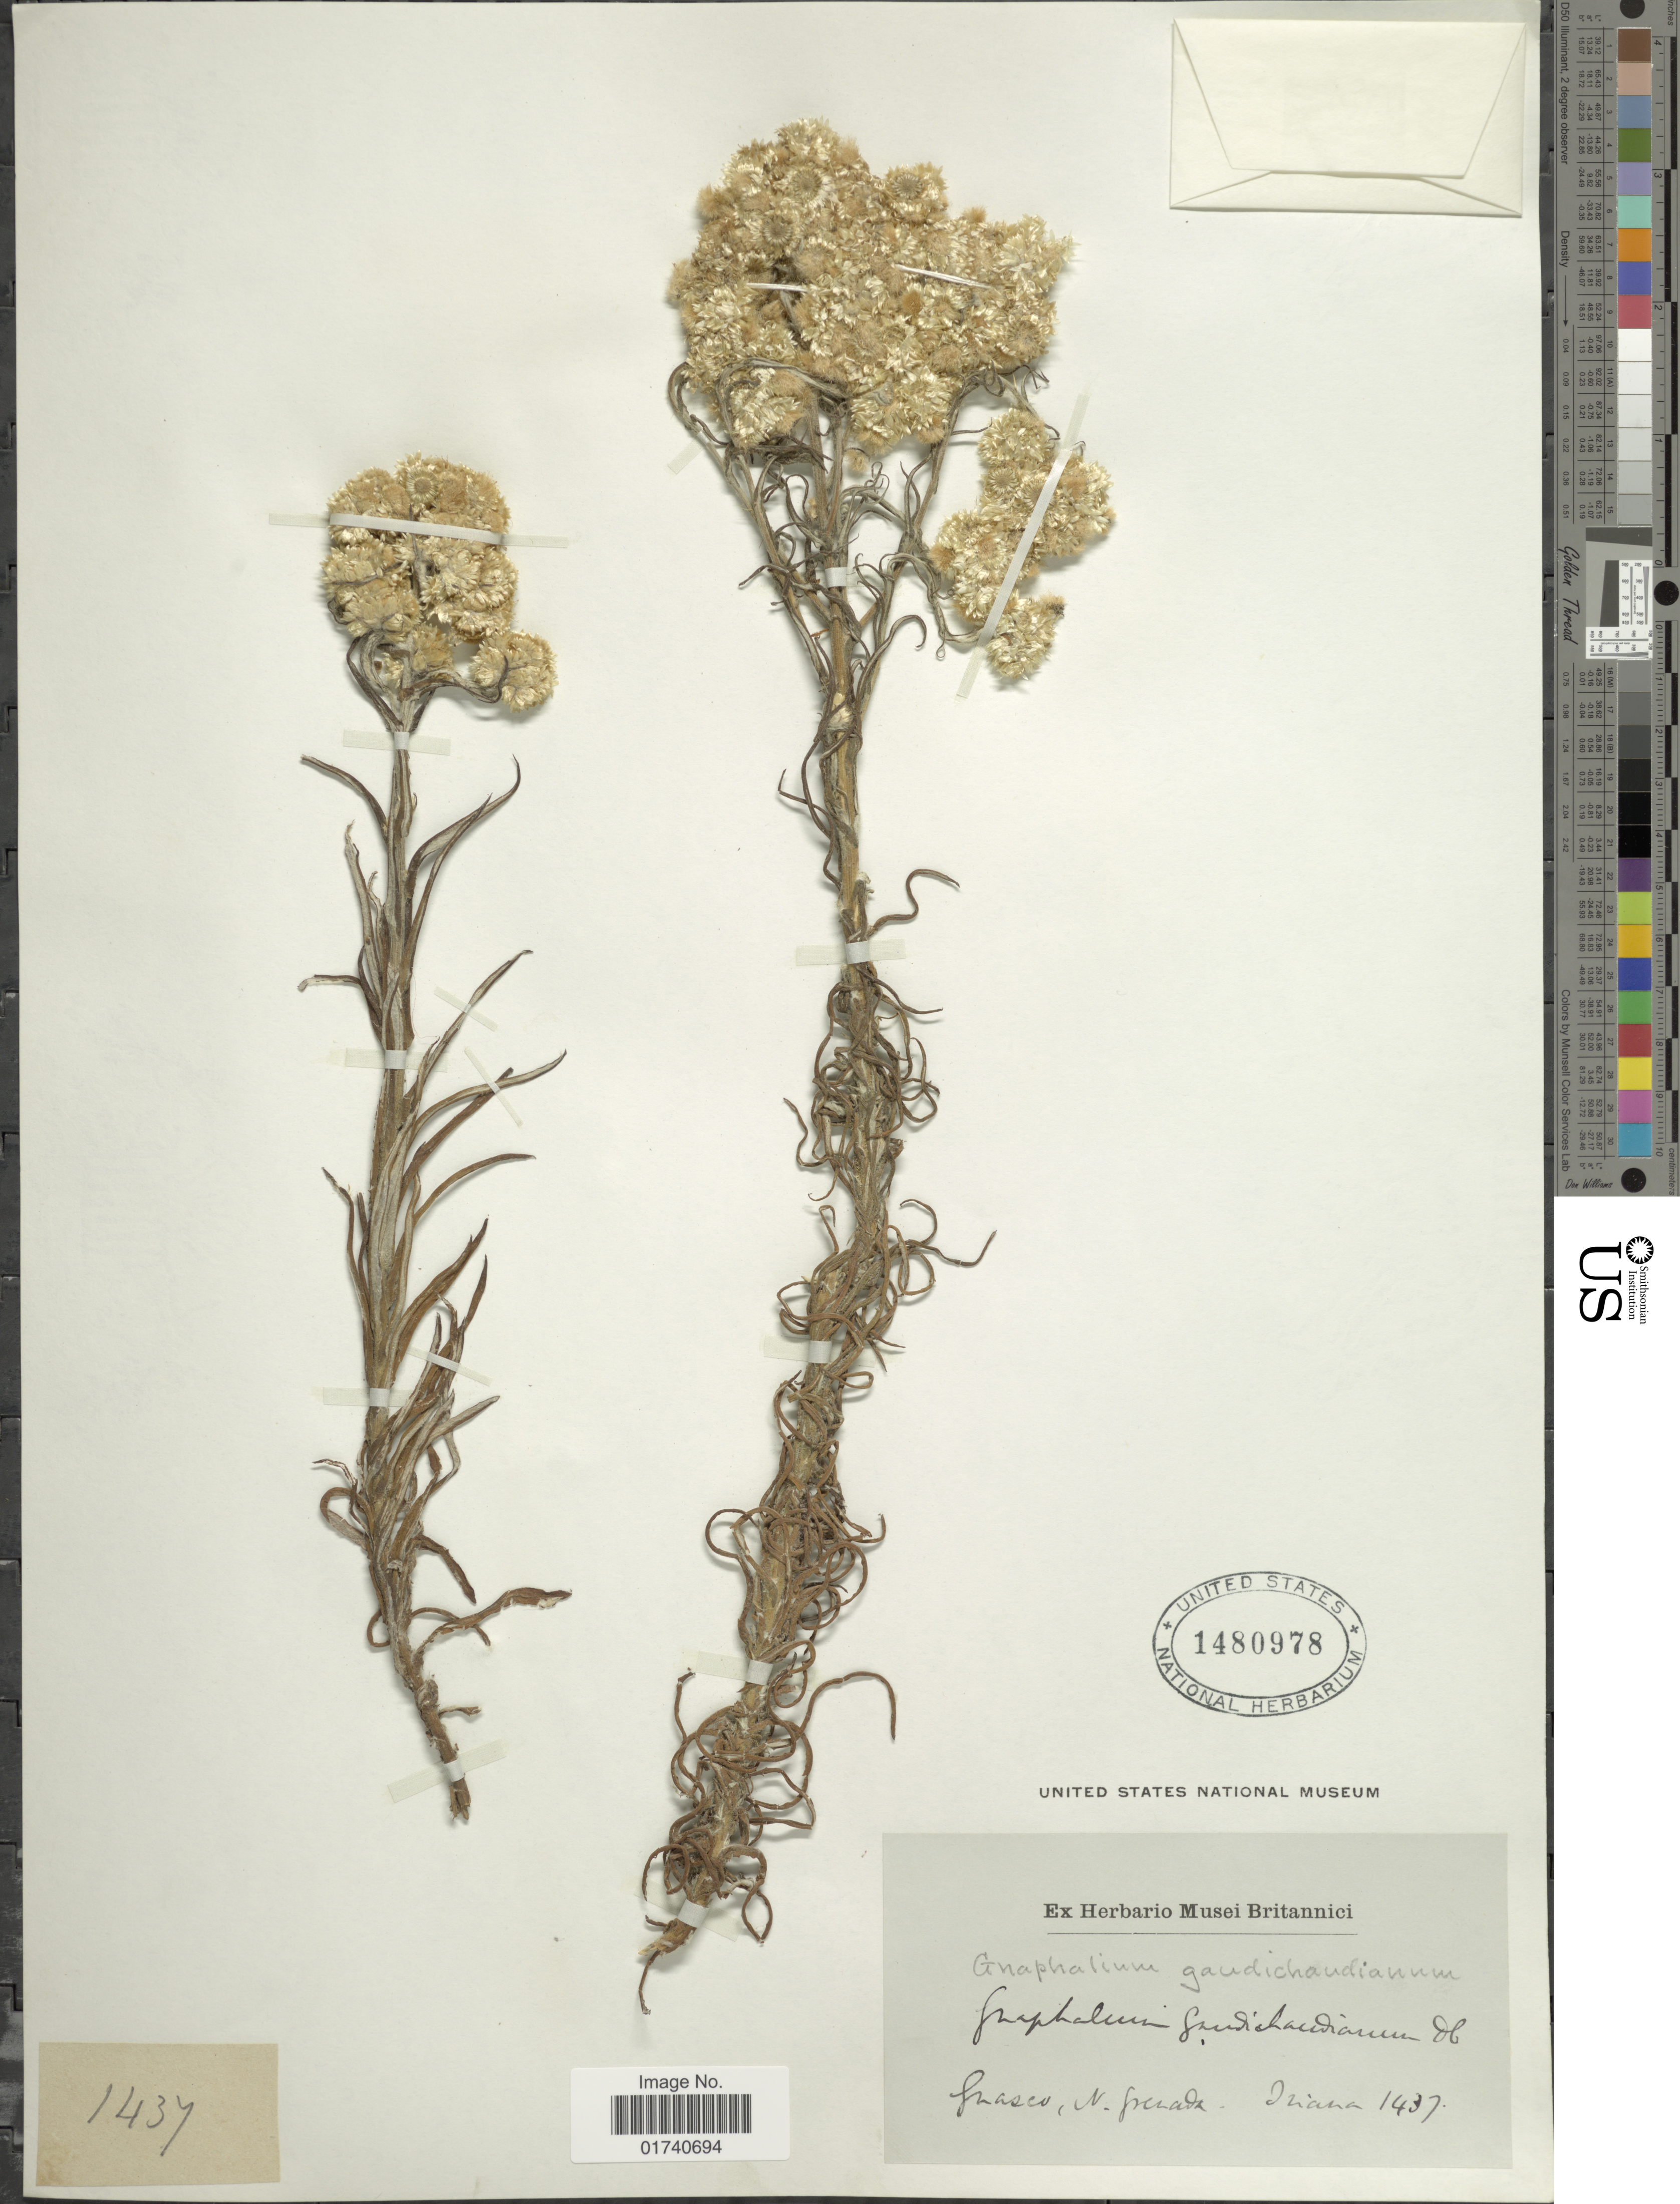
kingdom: Plantae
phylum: Tracheophyta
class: Magnoliopsida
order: Asterales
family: Asteraceae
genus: Pseudognaphalium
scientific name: Pseudognaphalium gaudichaudianum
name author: (DC.) Anderb.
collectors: J. J. Triana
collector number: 1437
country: Colombia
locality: Frases, N. Grenada.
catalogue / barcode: US 1480978